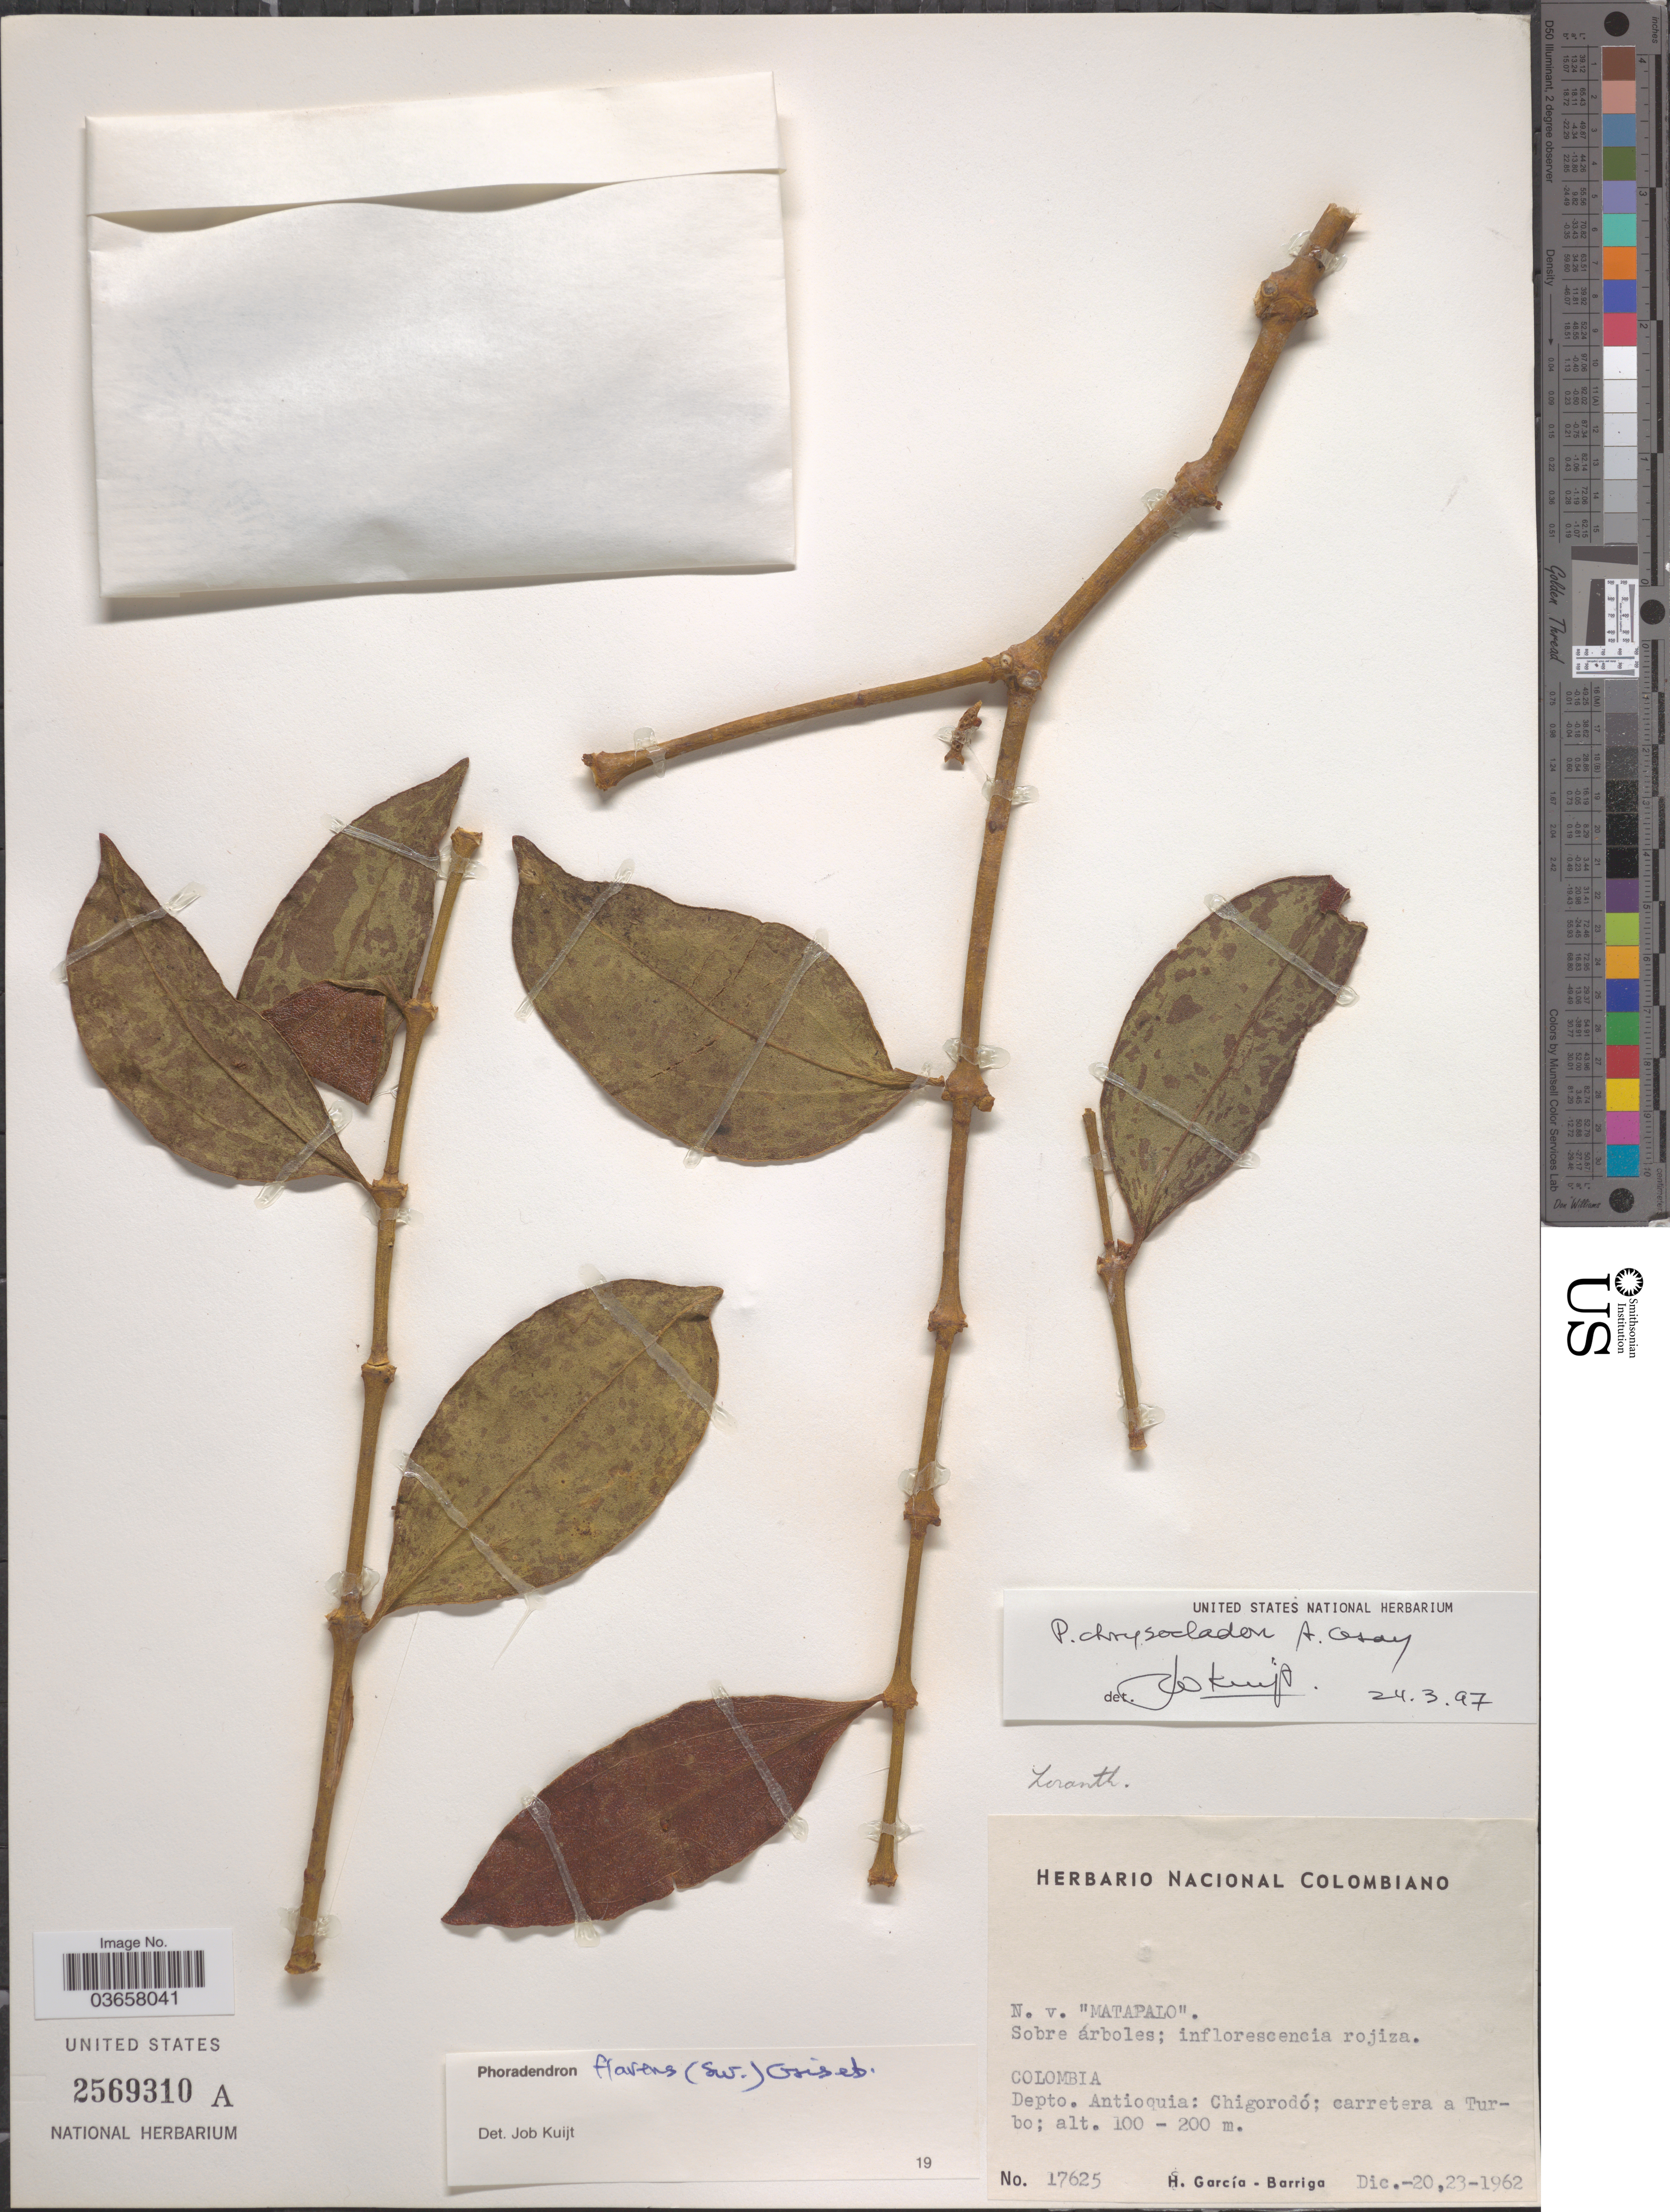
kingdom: Plantae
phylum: Tracheophyta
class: Magnoliopsida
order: Santalales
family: Viscaceae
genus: Phoradendron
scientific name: Phoradendron chrysocladon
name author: A. Gray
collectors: H. García Barriga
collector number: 17625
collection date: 1962-12-20/1962-12-23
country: Colombia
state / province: Antioquia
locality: Depto. de Antioquia: Chigorodó; carretera a Turbo.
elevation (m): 100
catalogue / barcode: US 2569310A